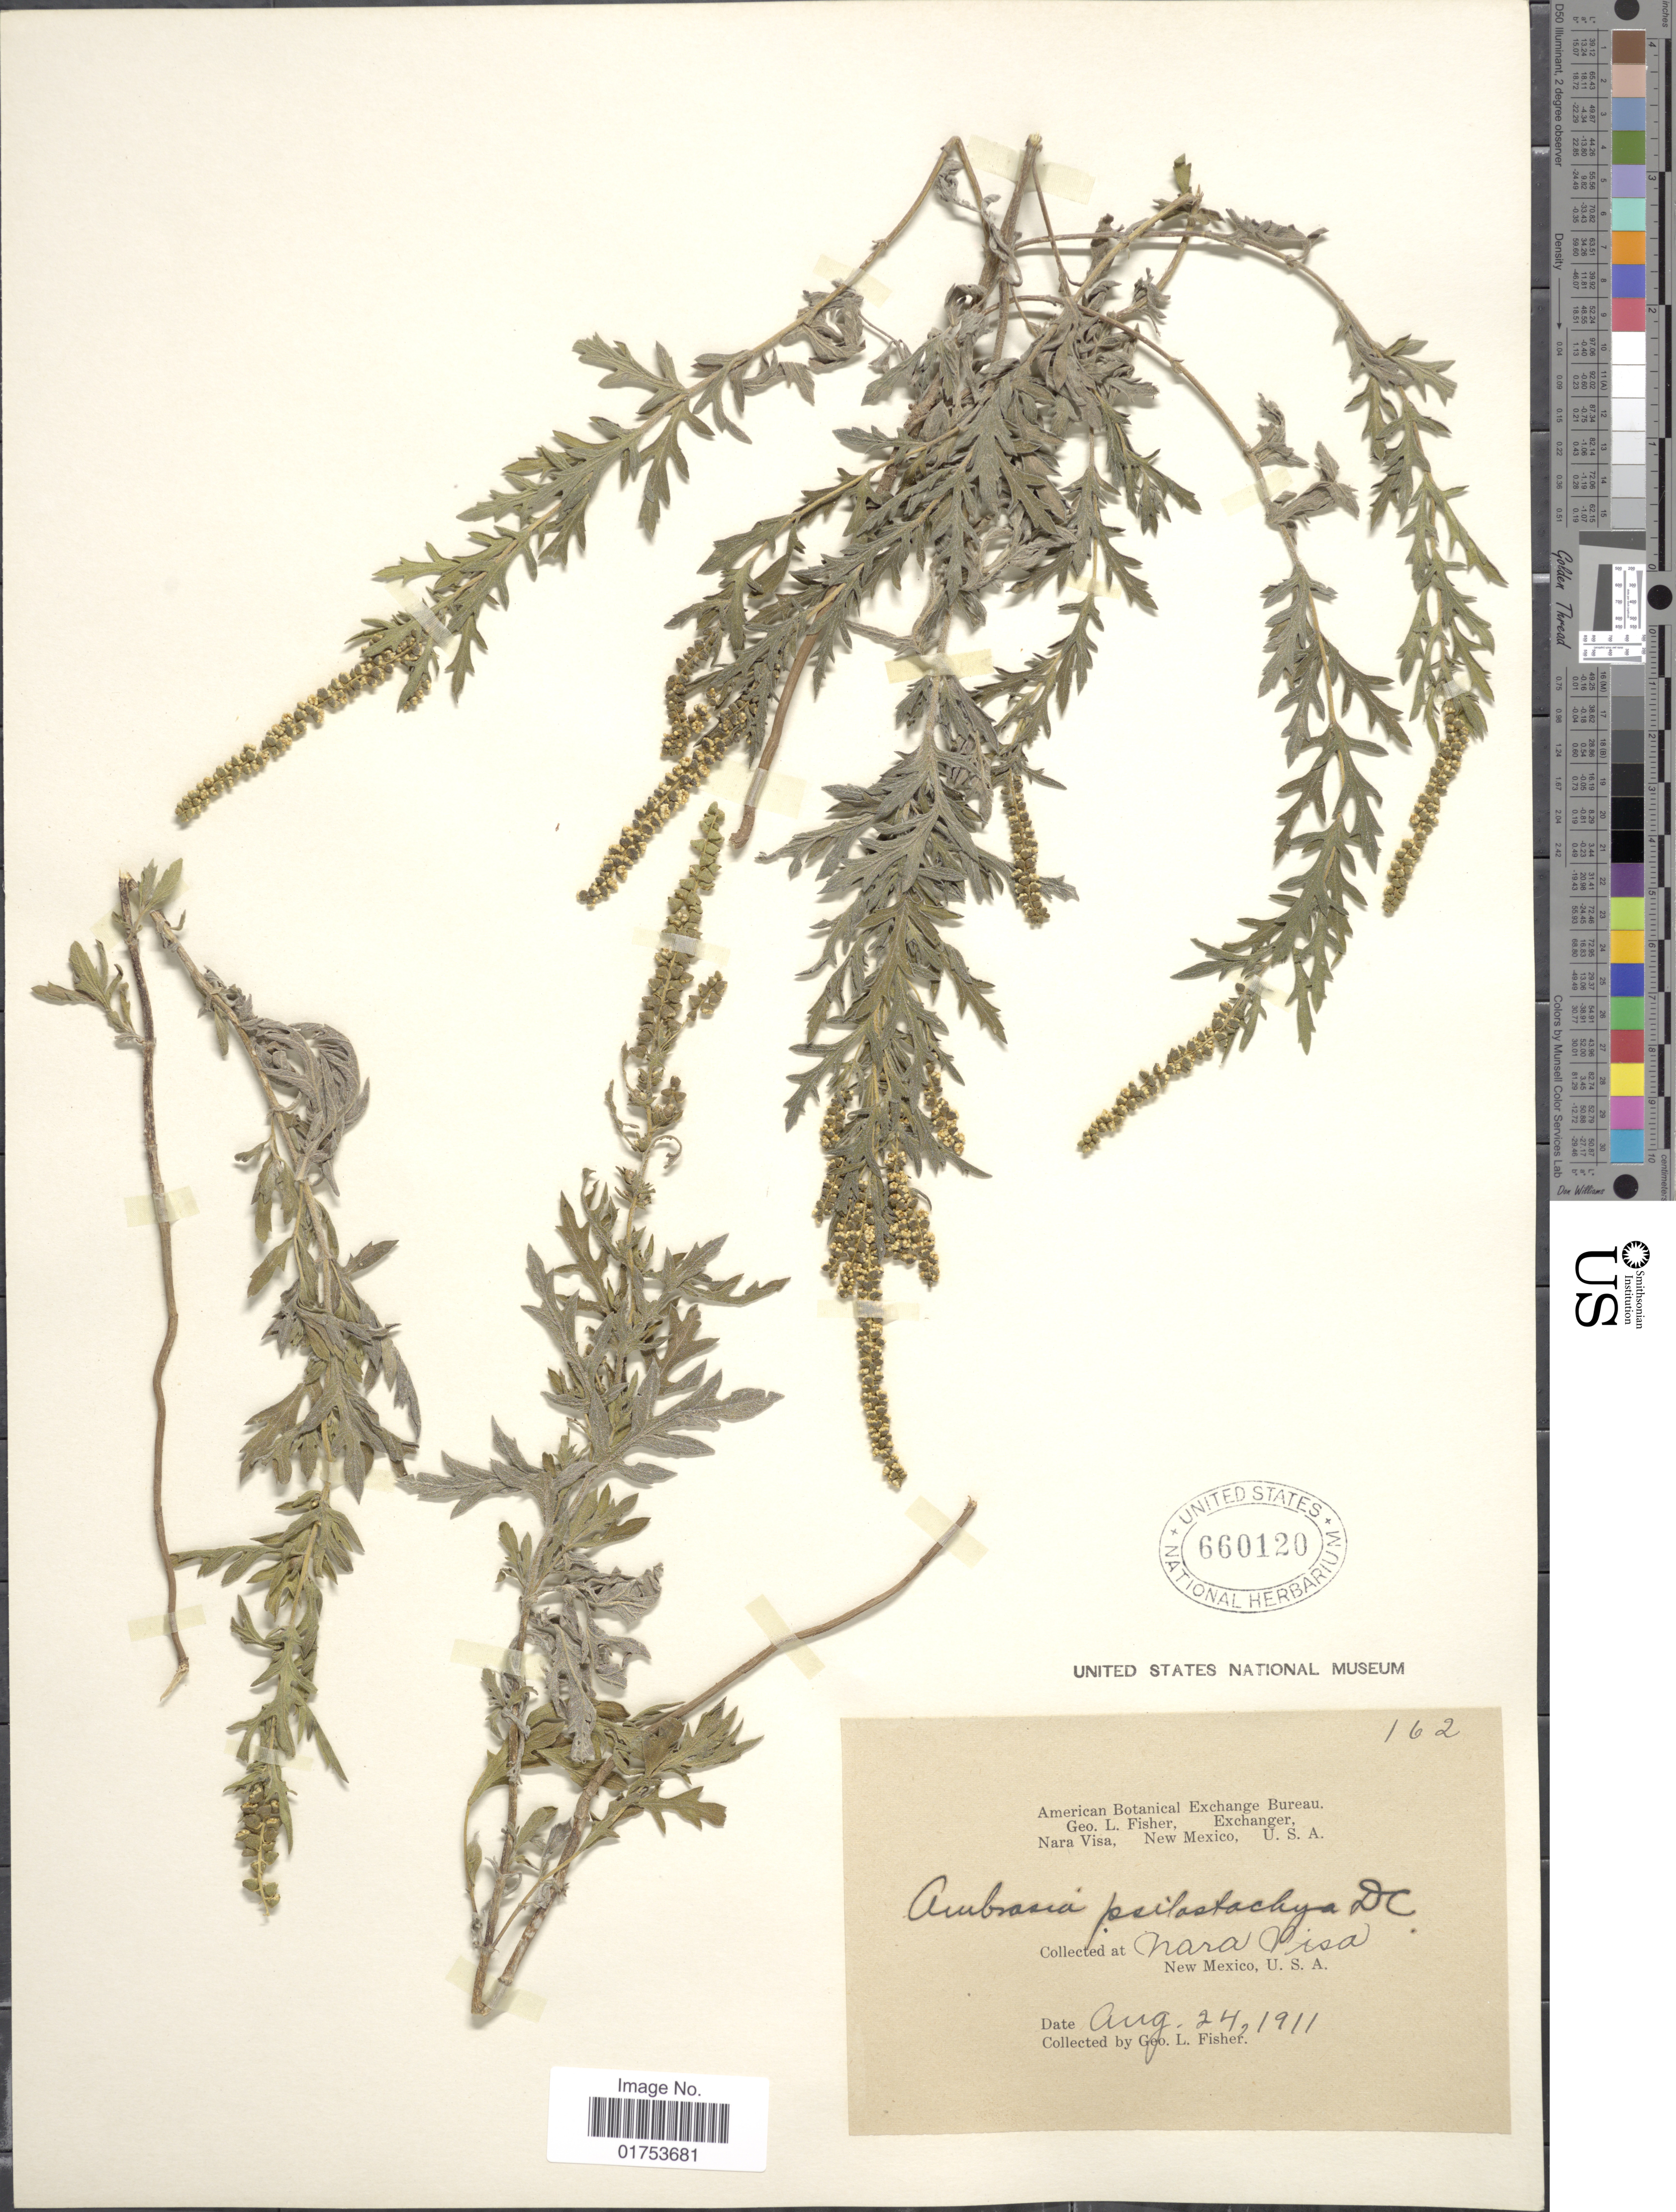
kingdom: Plantae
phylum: Tracheophyta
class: Magnoliopsida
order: Asterales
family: Asteraceae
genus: Ambrosia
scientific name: Ambrosia psilostachya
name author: DC.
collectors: G. L. Fisher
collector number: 162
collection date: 1911-08-24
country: United States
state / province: New Mexico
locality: Nara Visa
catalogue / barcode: US 660120